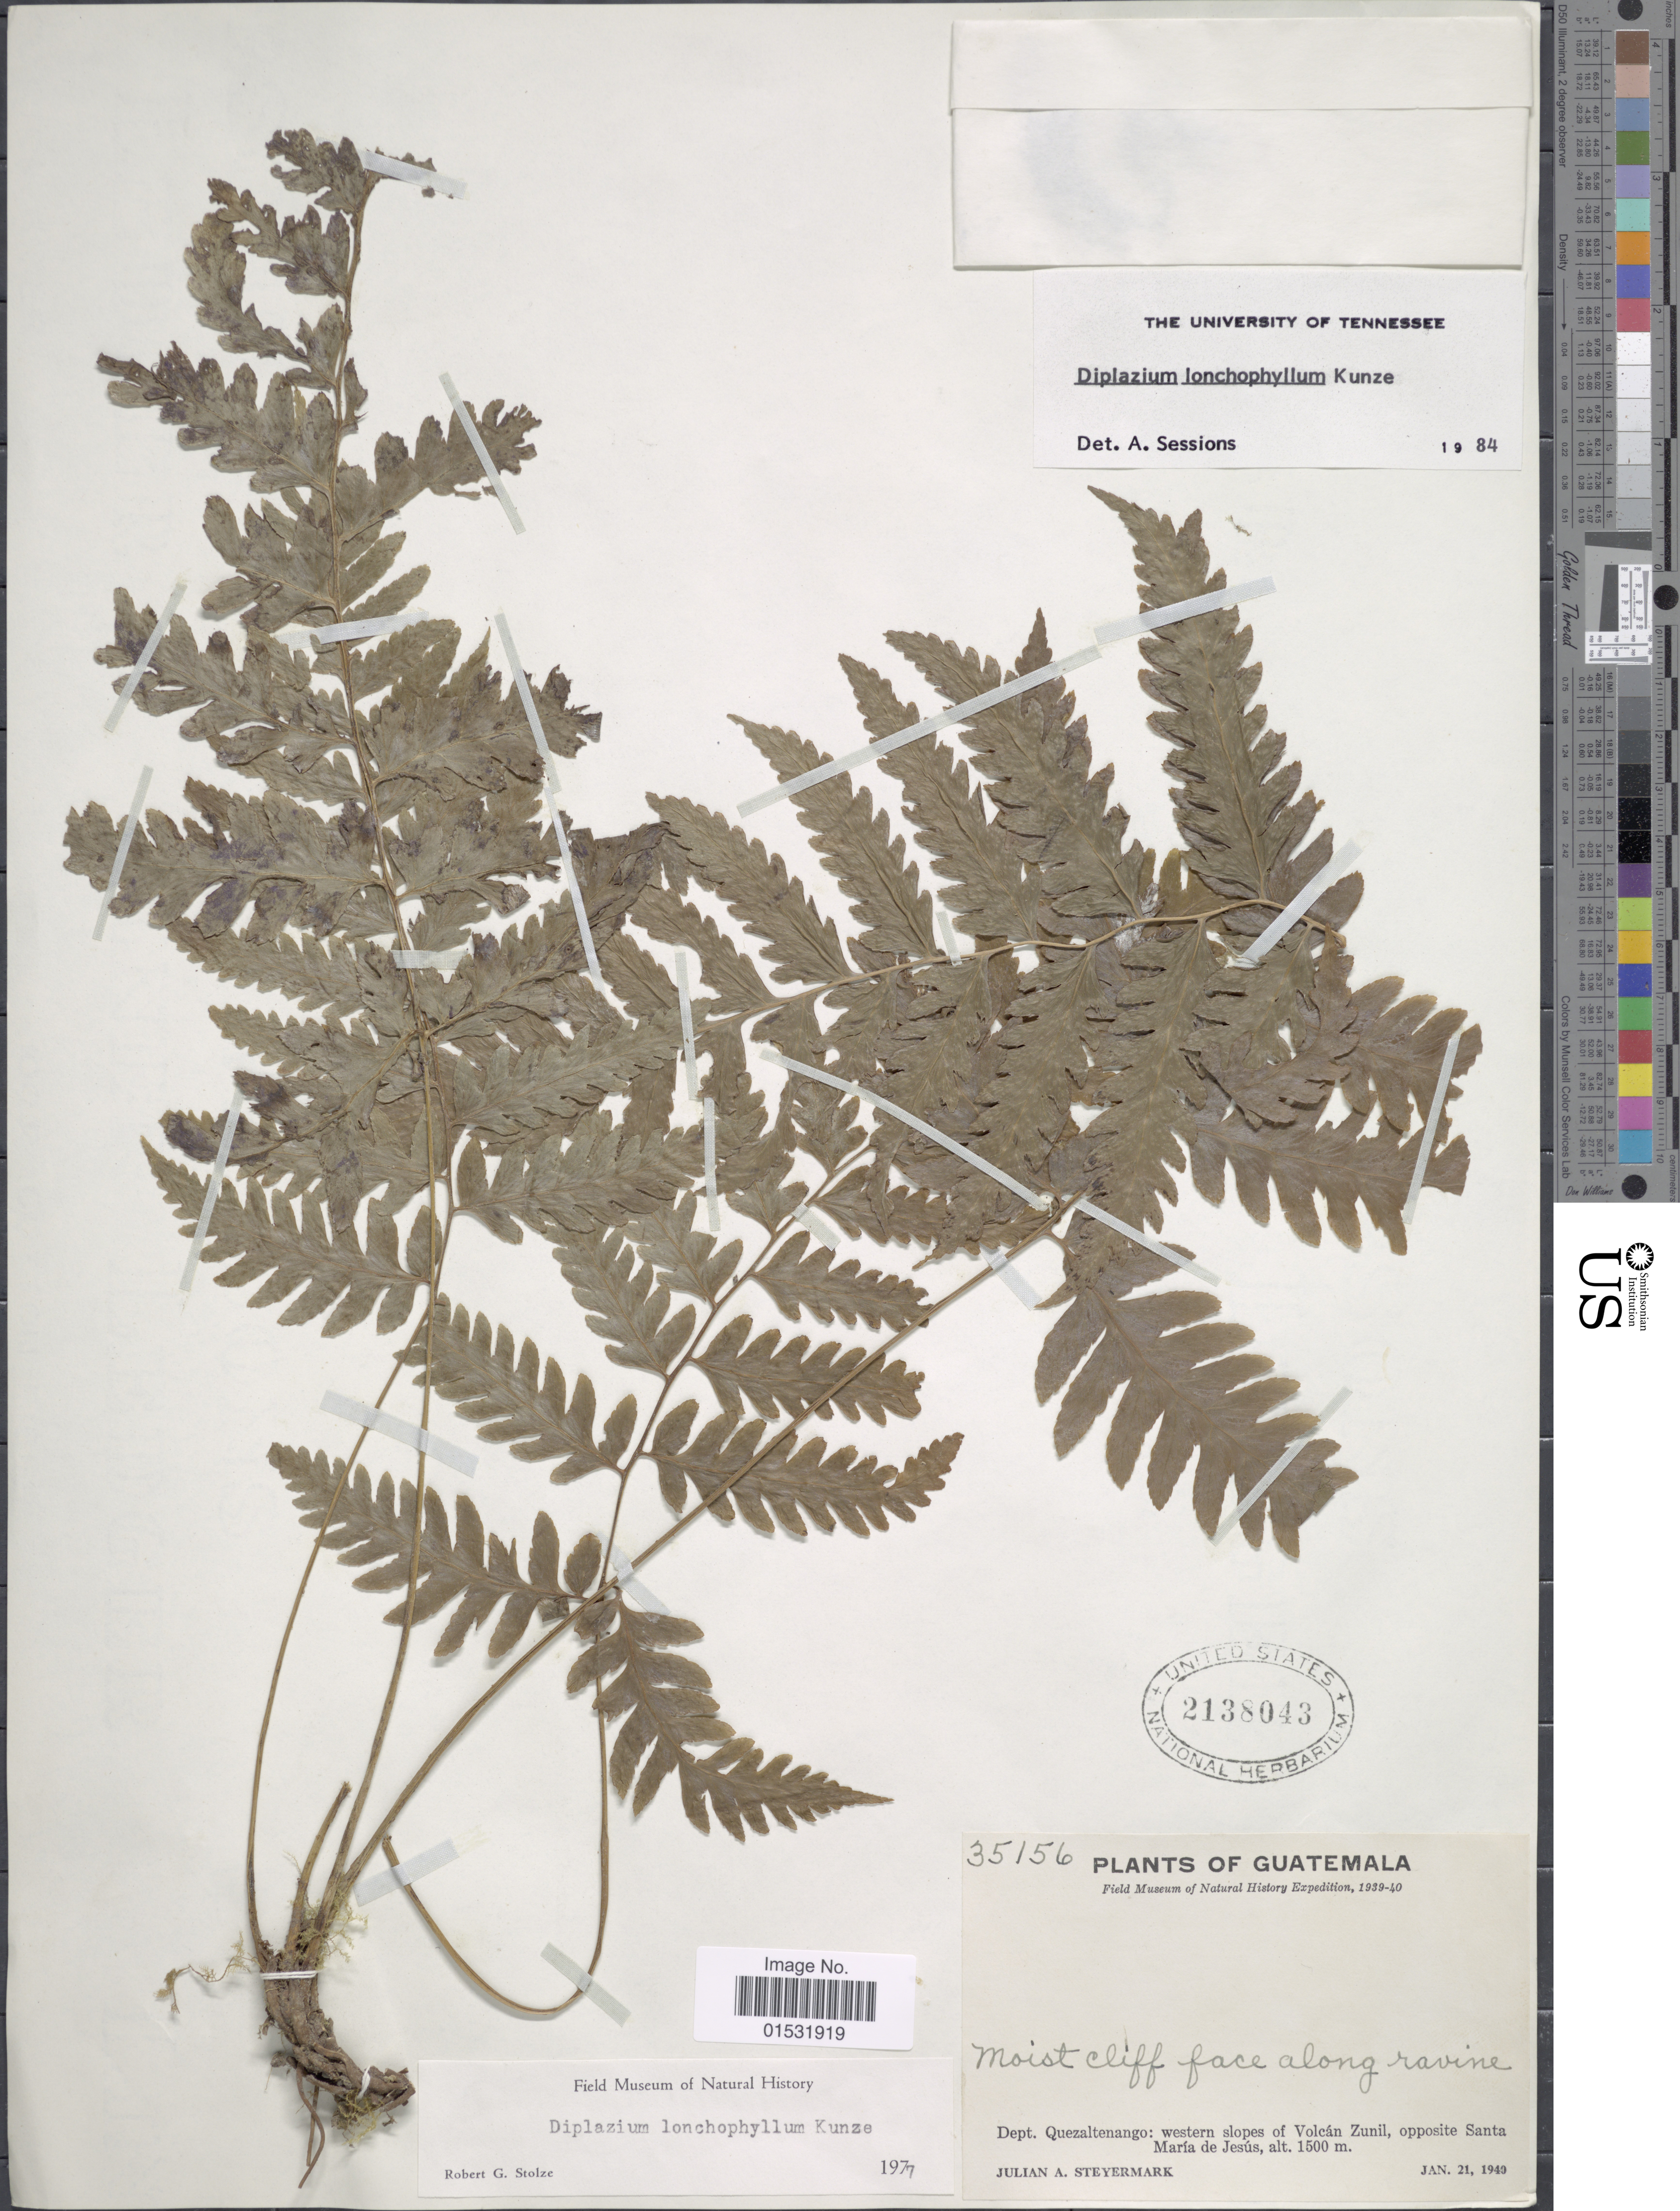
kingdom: Plantae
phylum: Tracheophyta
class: Polypodiopsida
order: Polypodiales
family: Athyriaceae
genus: Diplazium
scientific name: Diplazium lonchophyllum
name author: Kunze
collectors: J. Steyermark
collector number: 35156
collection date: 1949-01-21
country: Guatemala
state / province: Quetzaltenango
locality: Western slopes of Volcán Zunil, opposite Santa María de Jesús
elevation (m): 1500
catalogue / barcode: US 2138043